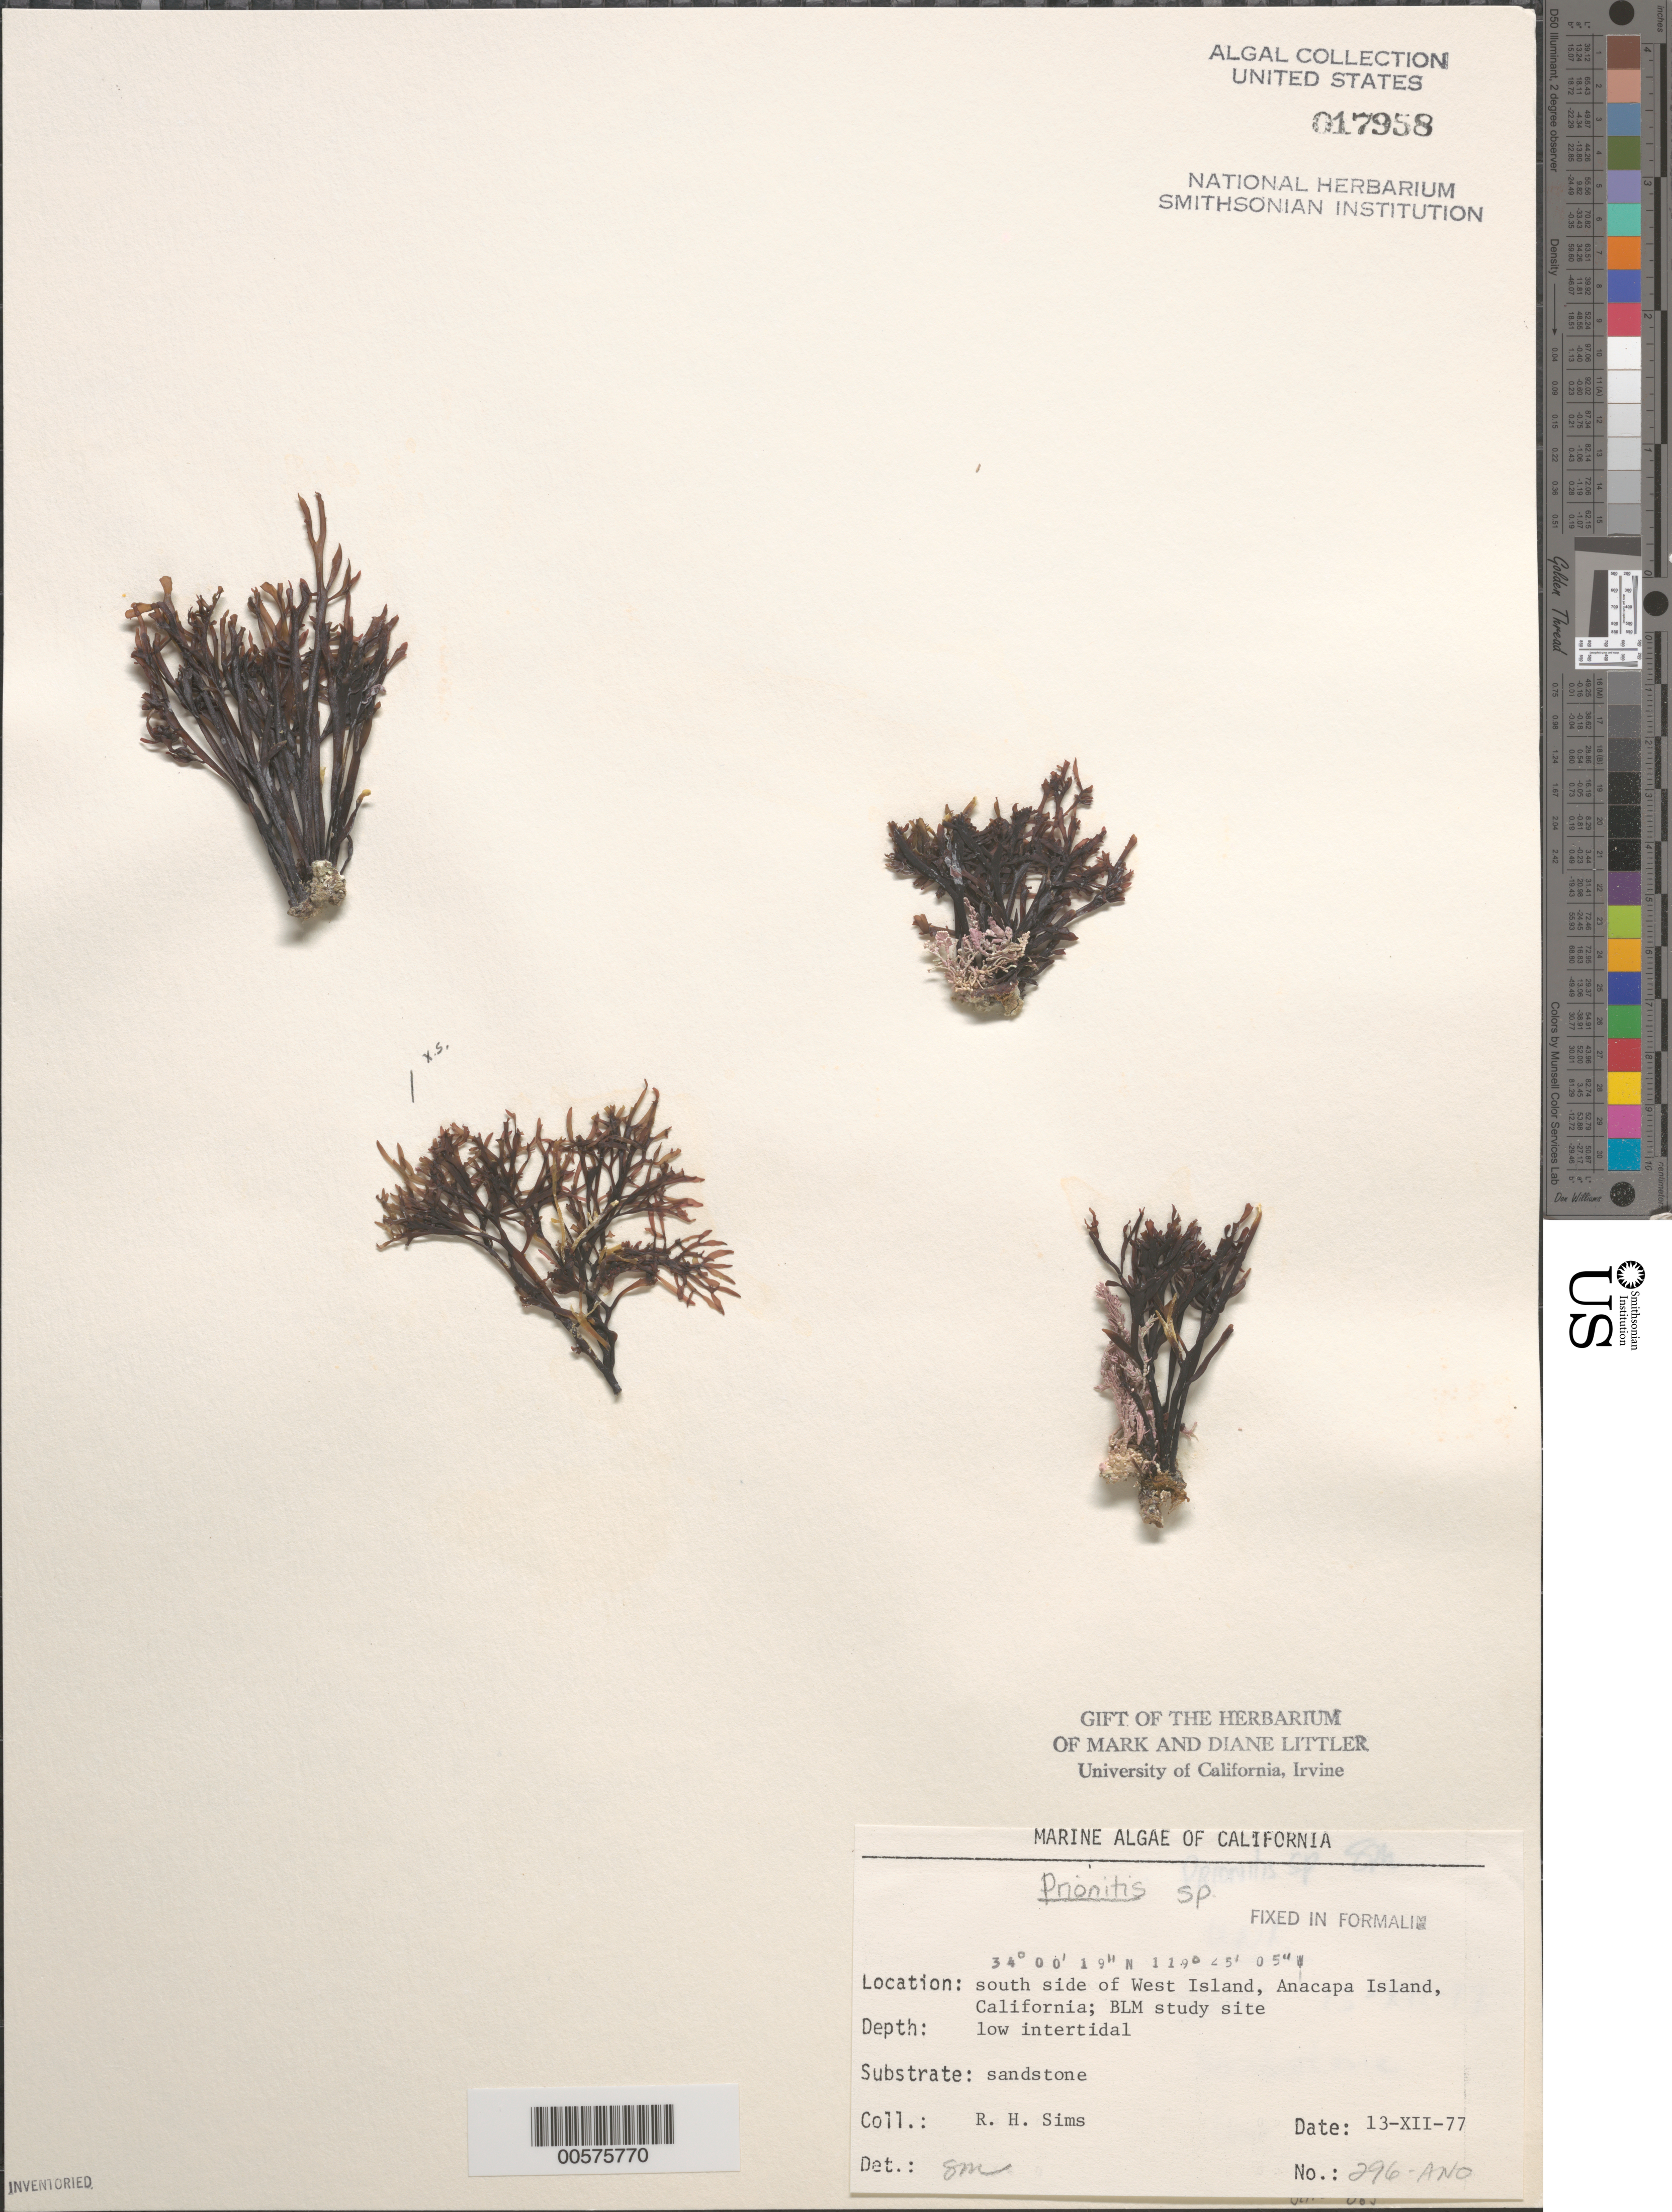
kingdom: Plantae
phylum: Rhodophyta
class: Florideophyceae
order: Cryptonemiales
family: Cryptonemiaceae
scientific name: Prionitis sp.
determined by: Murray, S. N.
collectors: R. H. Sims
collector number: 296-ANO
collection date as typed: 13 Dec 1977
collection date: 1977-12-13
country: United States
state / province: California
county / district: Ventura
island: Anacapa Island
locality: South side of west island, near Cat Rock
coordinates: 34 00 19 N, 119 25 05 W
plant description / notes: BLM-SOCALBIGHT Rocky Intertidal Survey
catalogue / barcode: US 17958